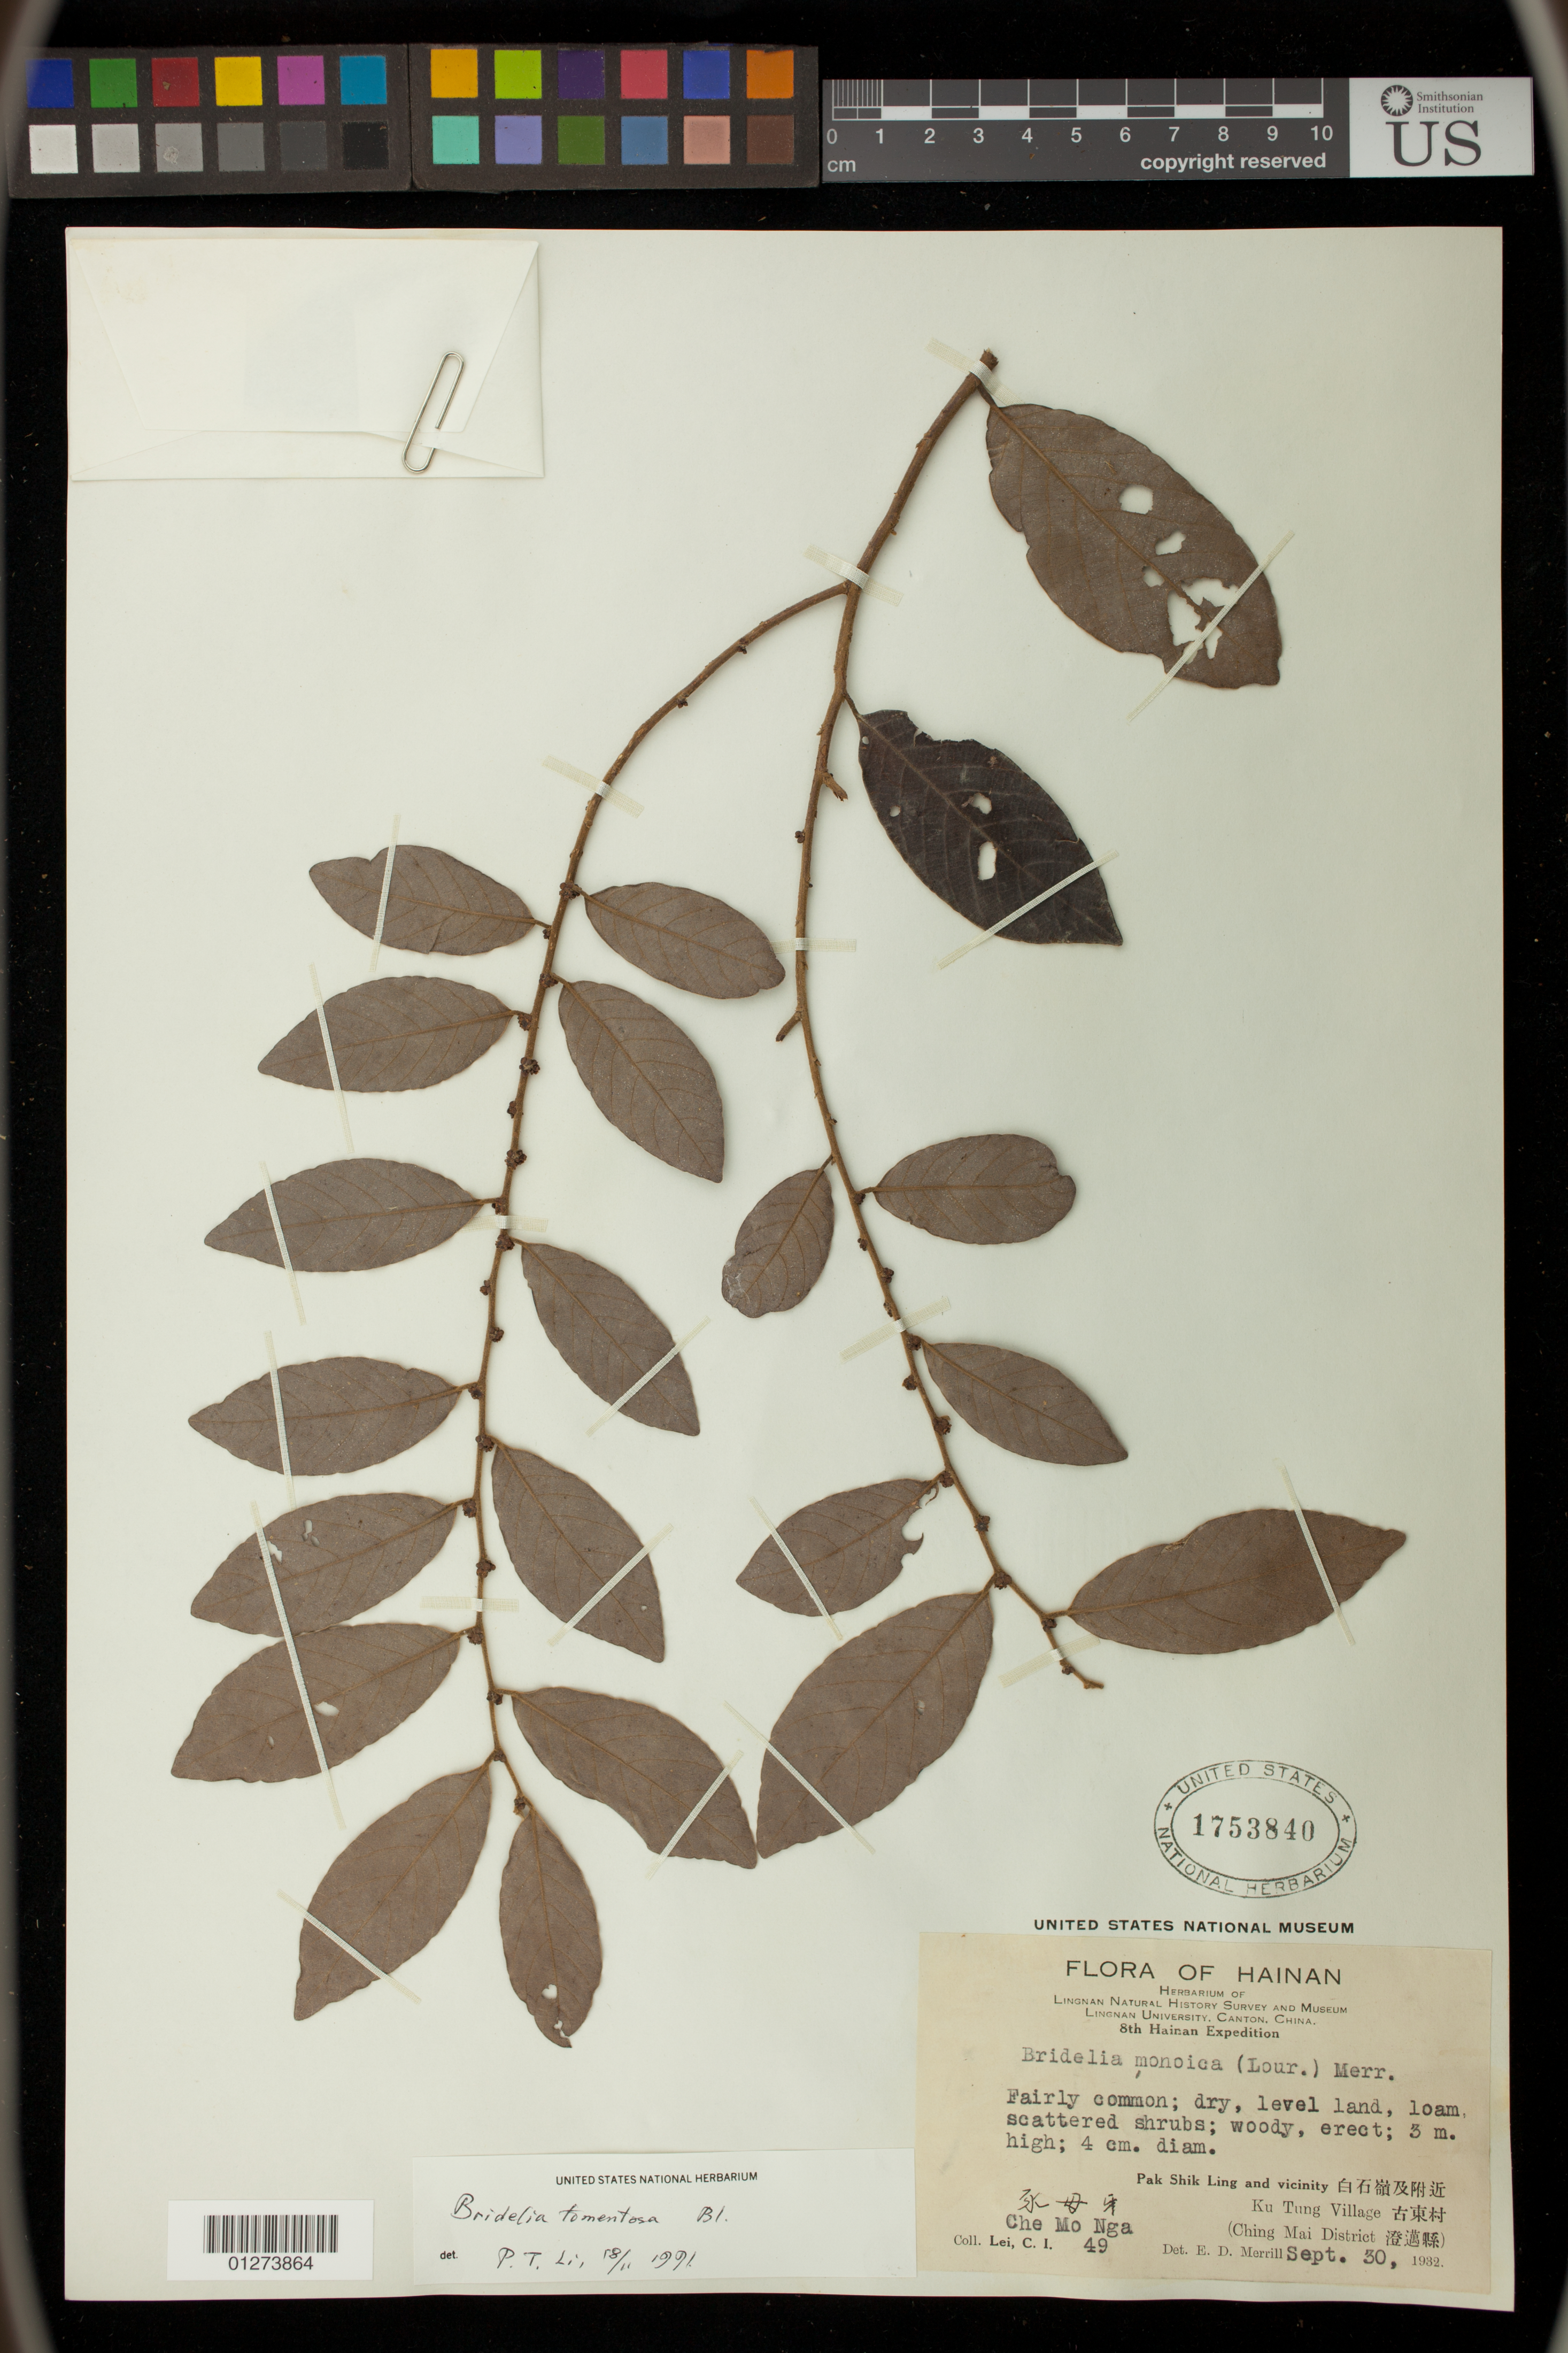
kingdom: Plantae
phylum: Tracheophyta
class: Magnoliopsida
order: Malpighiales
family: Phyllanthaceae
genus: Bridelia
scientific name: Bridelia tomentosa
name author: Blume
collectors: C. I. Lei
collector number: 49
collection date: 1932-09-30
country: China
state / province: Hainan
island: Hainan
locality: Pak Shik Ling and vicinity, Ku Tung Village, Ching Mai District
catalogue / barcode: US 1753840